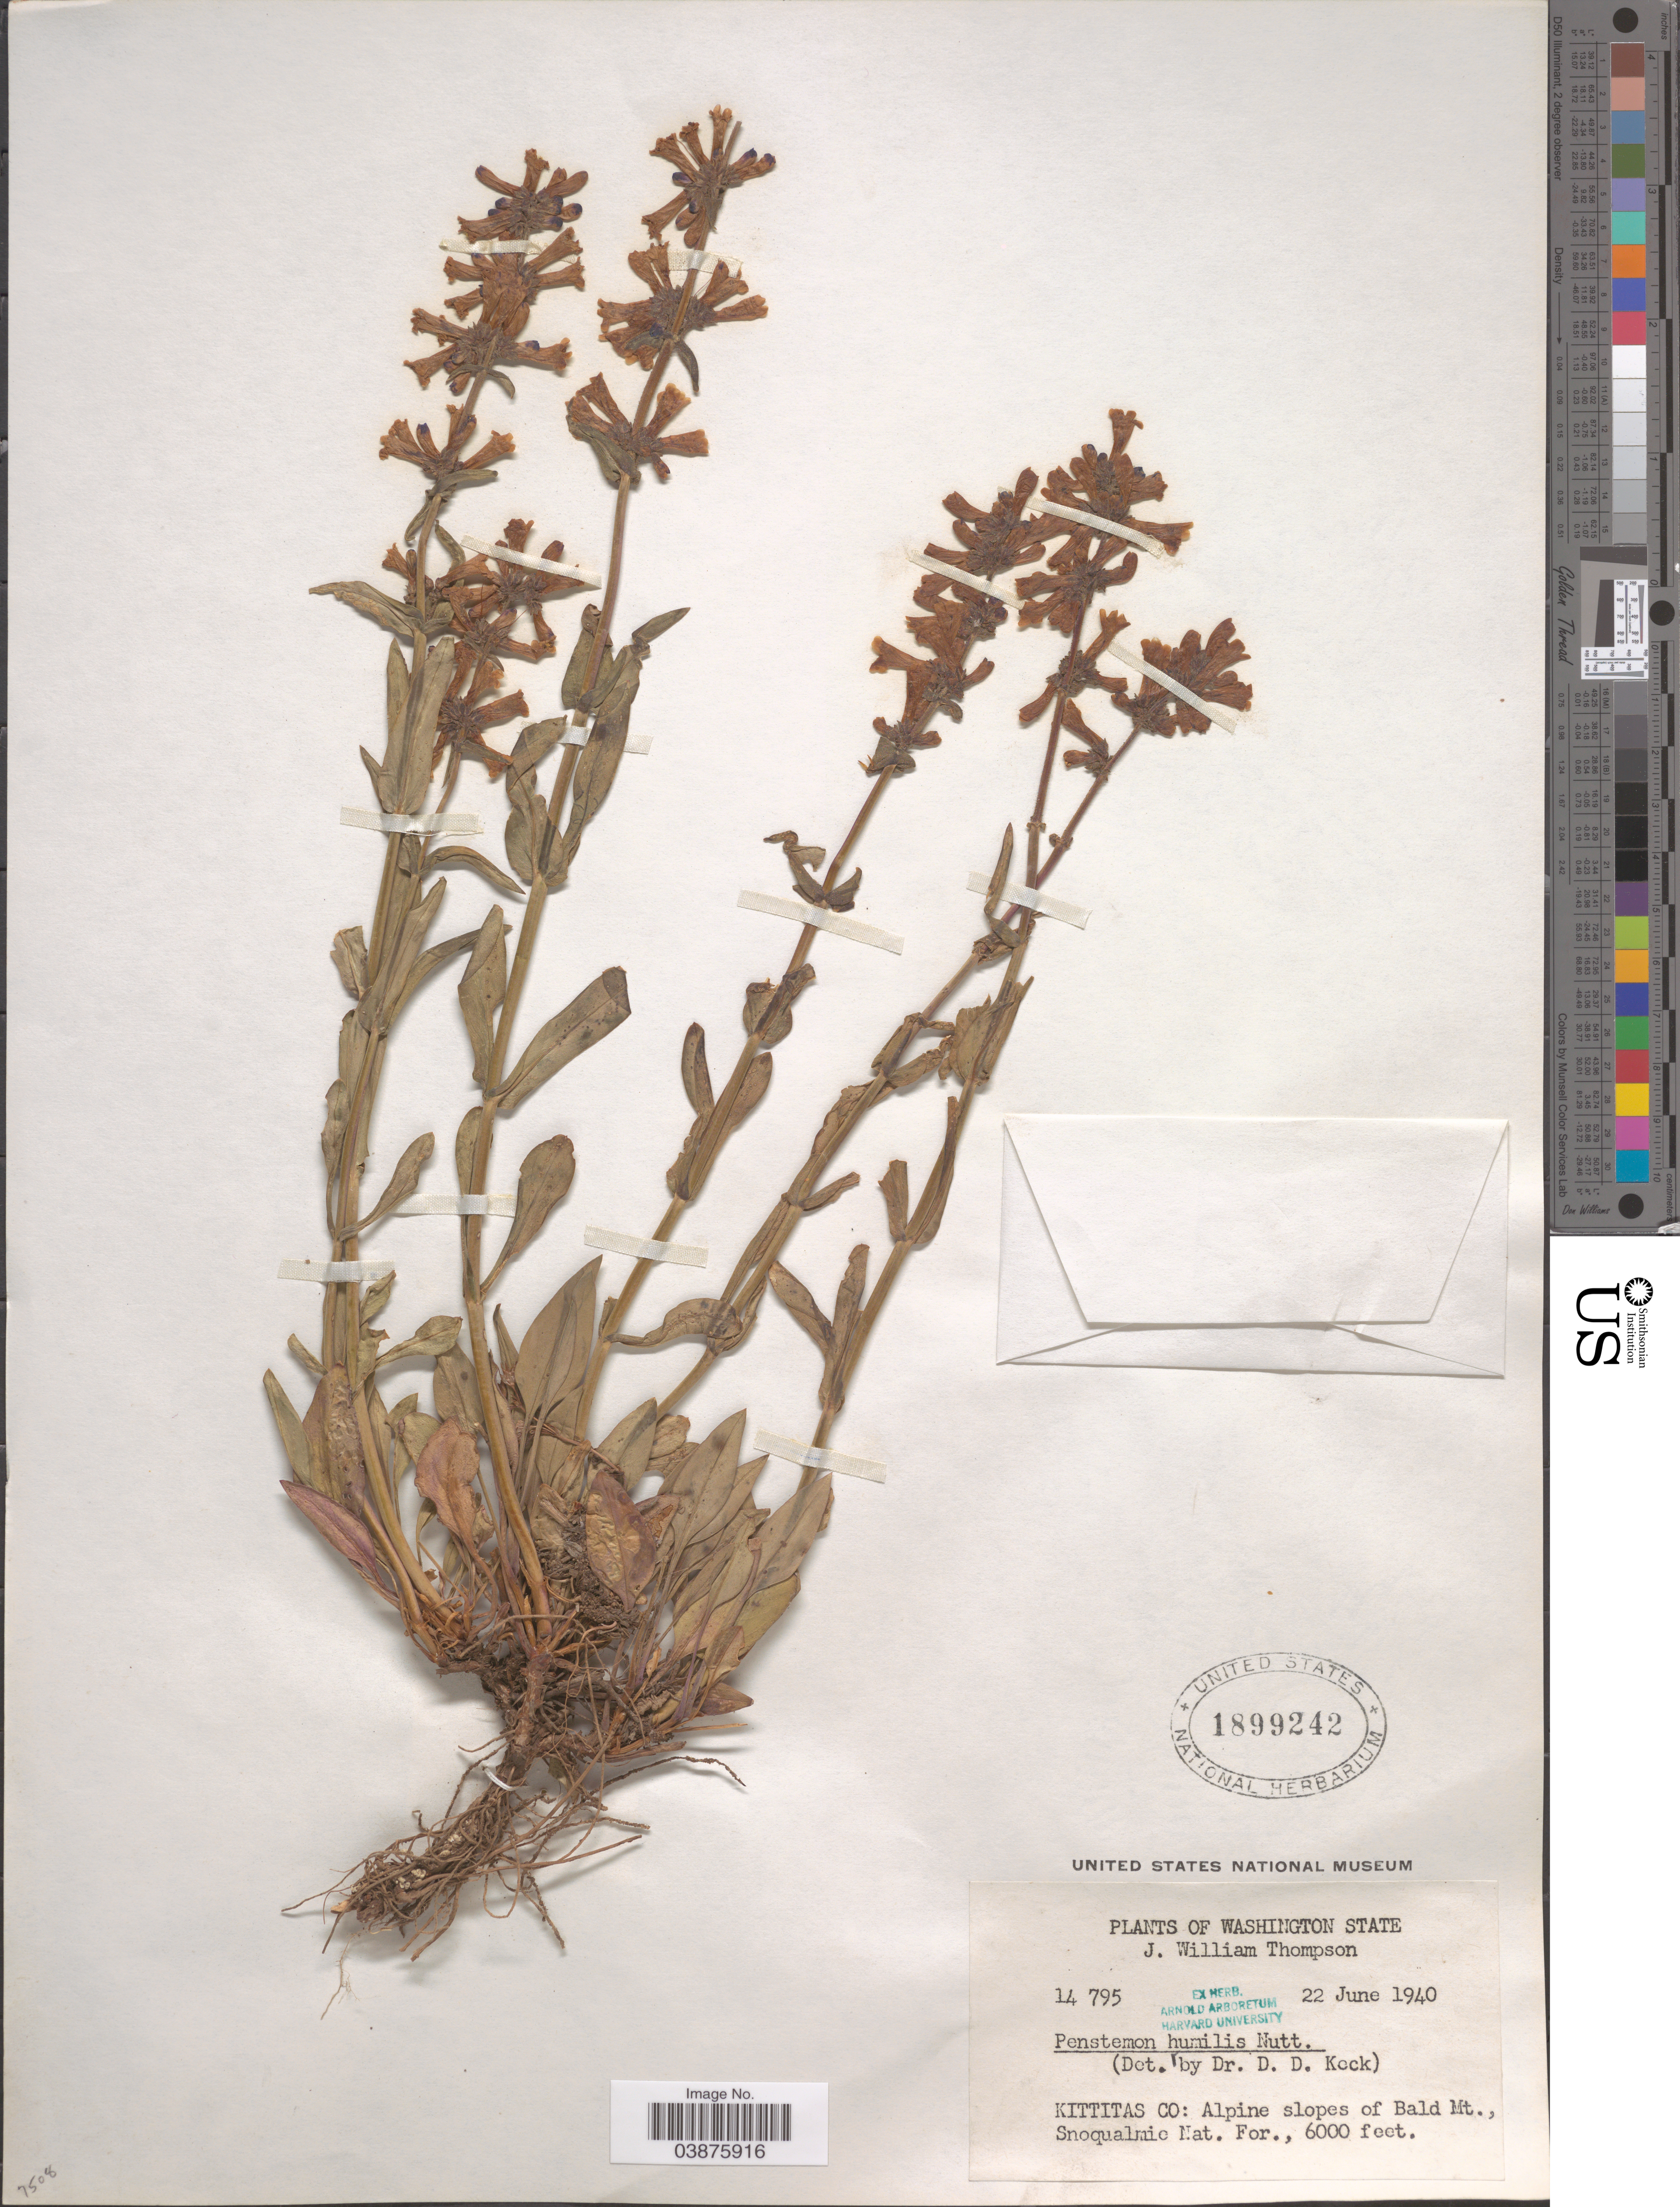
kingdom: Plantae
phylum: Tracheophyta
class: Magnoliopsida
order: Lamiales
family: Plantaginaceae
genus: Penstemon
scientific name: Penstemon humilis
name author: Nutt. ex A. Gray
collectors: J. W. Thompson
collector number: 14795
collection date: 1940-06-22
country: United States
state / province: Washington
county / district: Kittitas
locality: Kittitas Co: Alpine slopes of Bald Mt., Snoqualmie Nat. For.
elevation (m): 1829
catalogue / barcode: US 1899242